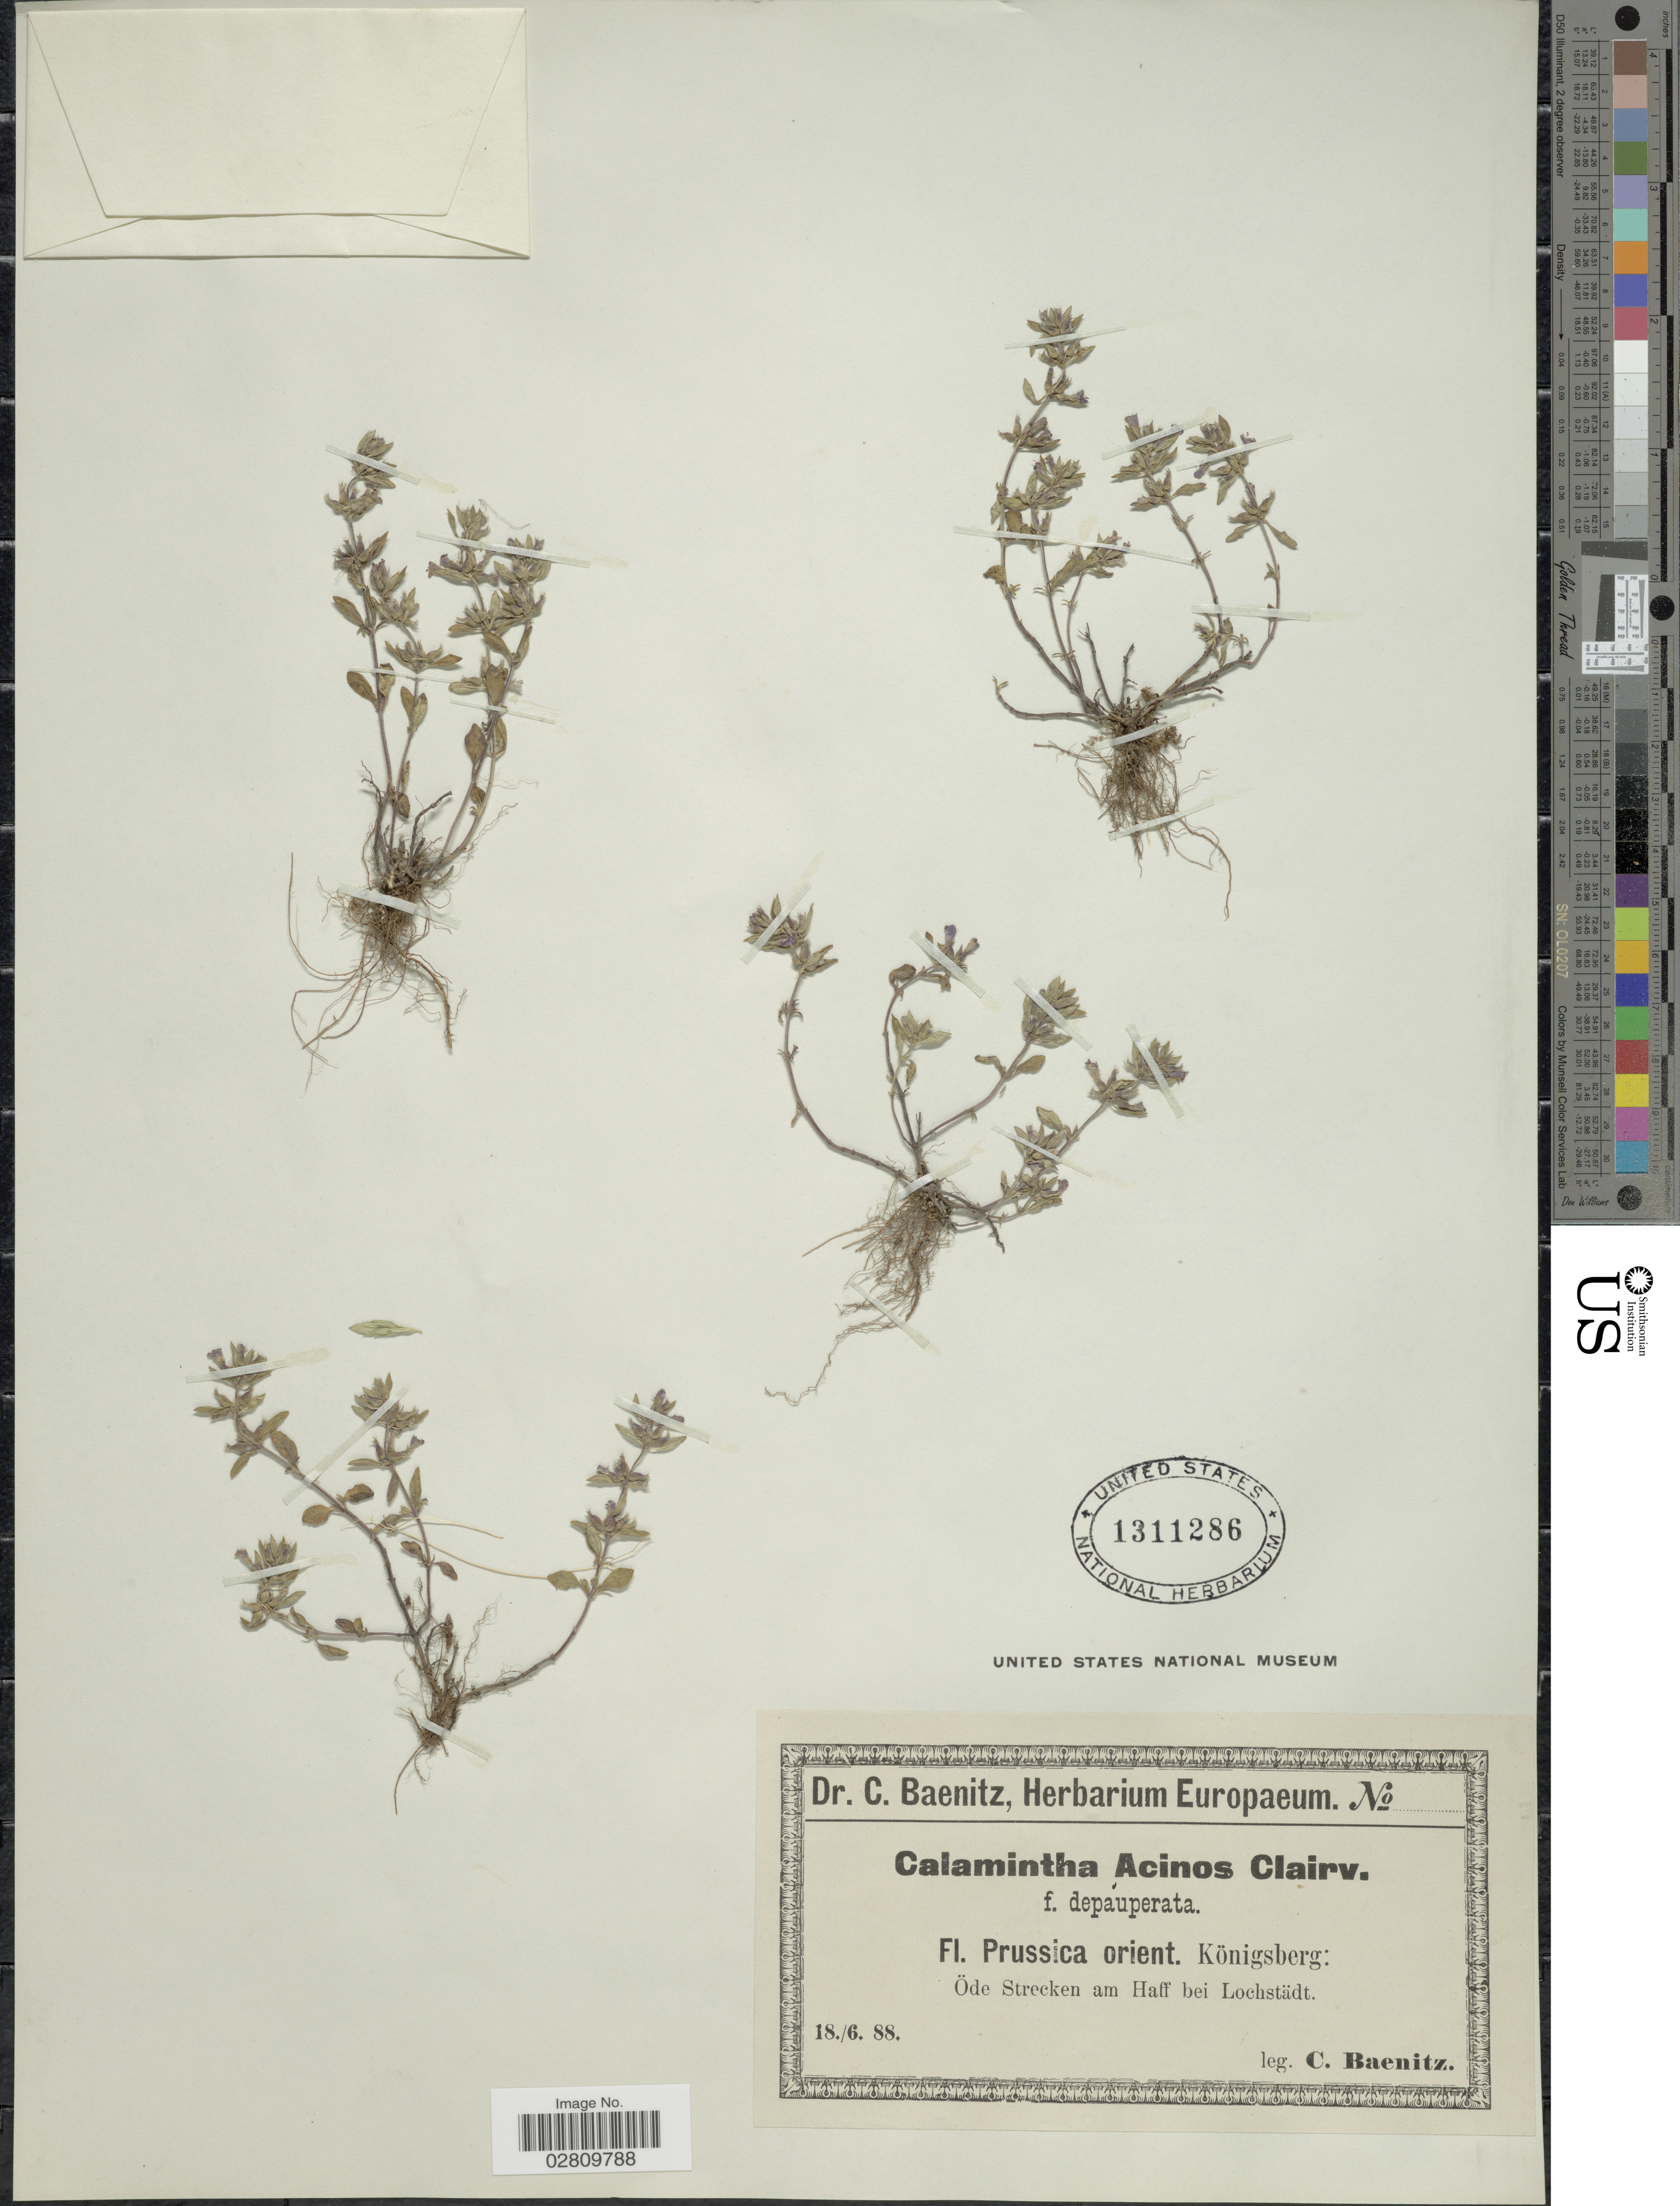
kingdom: Plantae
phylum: Tracheophyta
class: Magnoliopsida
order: Lamiales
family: Lamiaceae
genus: Acinos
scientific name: Acinos acinos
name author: (L.) Huth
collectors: C. G. Baenitz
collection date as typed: Transcribed d/m/y: 18/6/88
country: Russian Federation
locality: Prussica orient. Königsberg: Öde Strecken am Haff bei Lochstädt.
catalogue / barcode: US 1311286